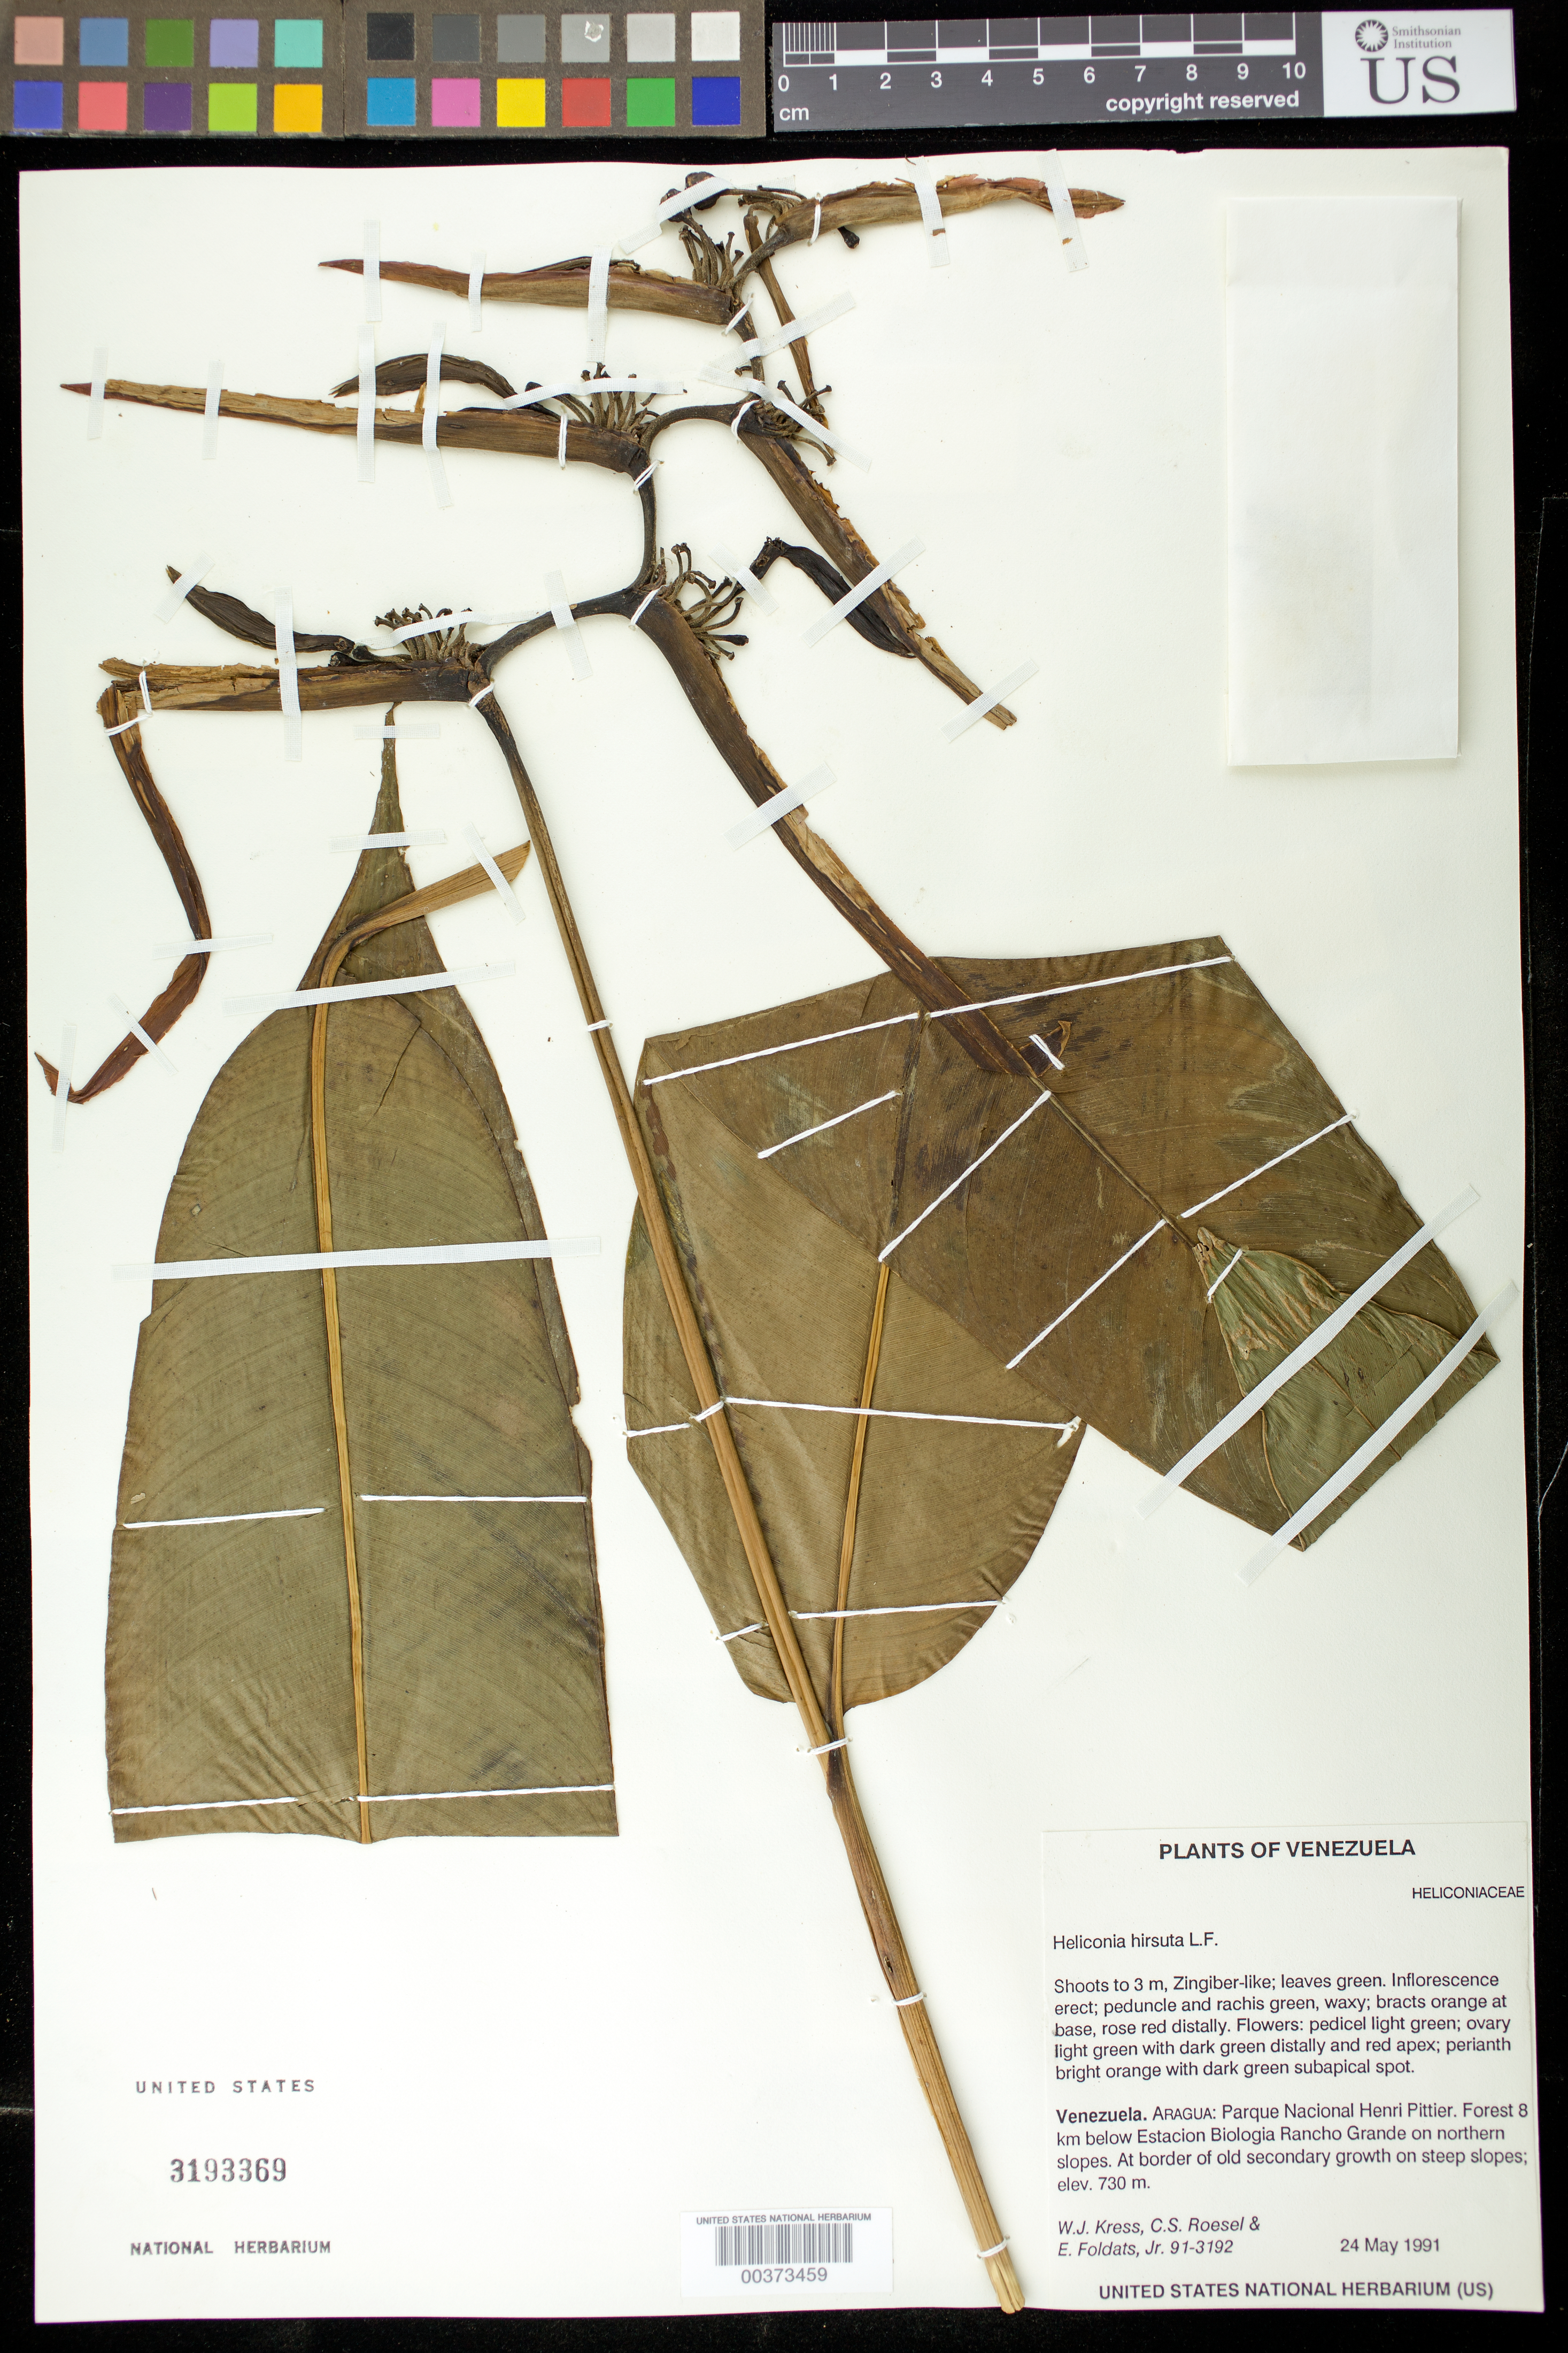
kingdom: Plantae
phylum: Tracheophyta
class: Liliopsida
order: Zingiberales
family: Heliconiaceae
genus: Heliconia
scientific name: Heliconia hirsuta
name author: L. f.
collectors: W. J. Kress, C. S. Roesel & E. Foldats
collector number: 91-3192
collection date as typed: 24 May 1991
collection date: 1991-05-24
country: Venezuela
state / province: Aragua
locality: Parque nacional henri pittier; forest 8 km below estacion biologia rancho grande on northern slopes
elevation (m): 730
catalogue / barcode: US 3193369